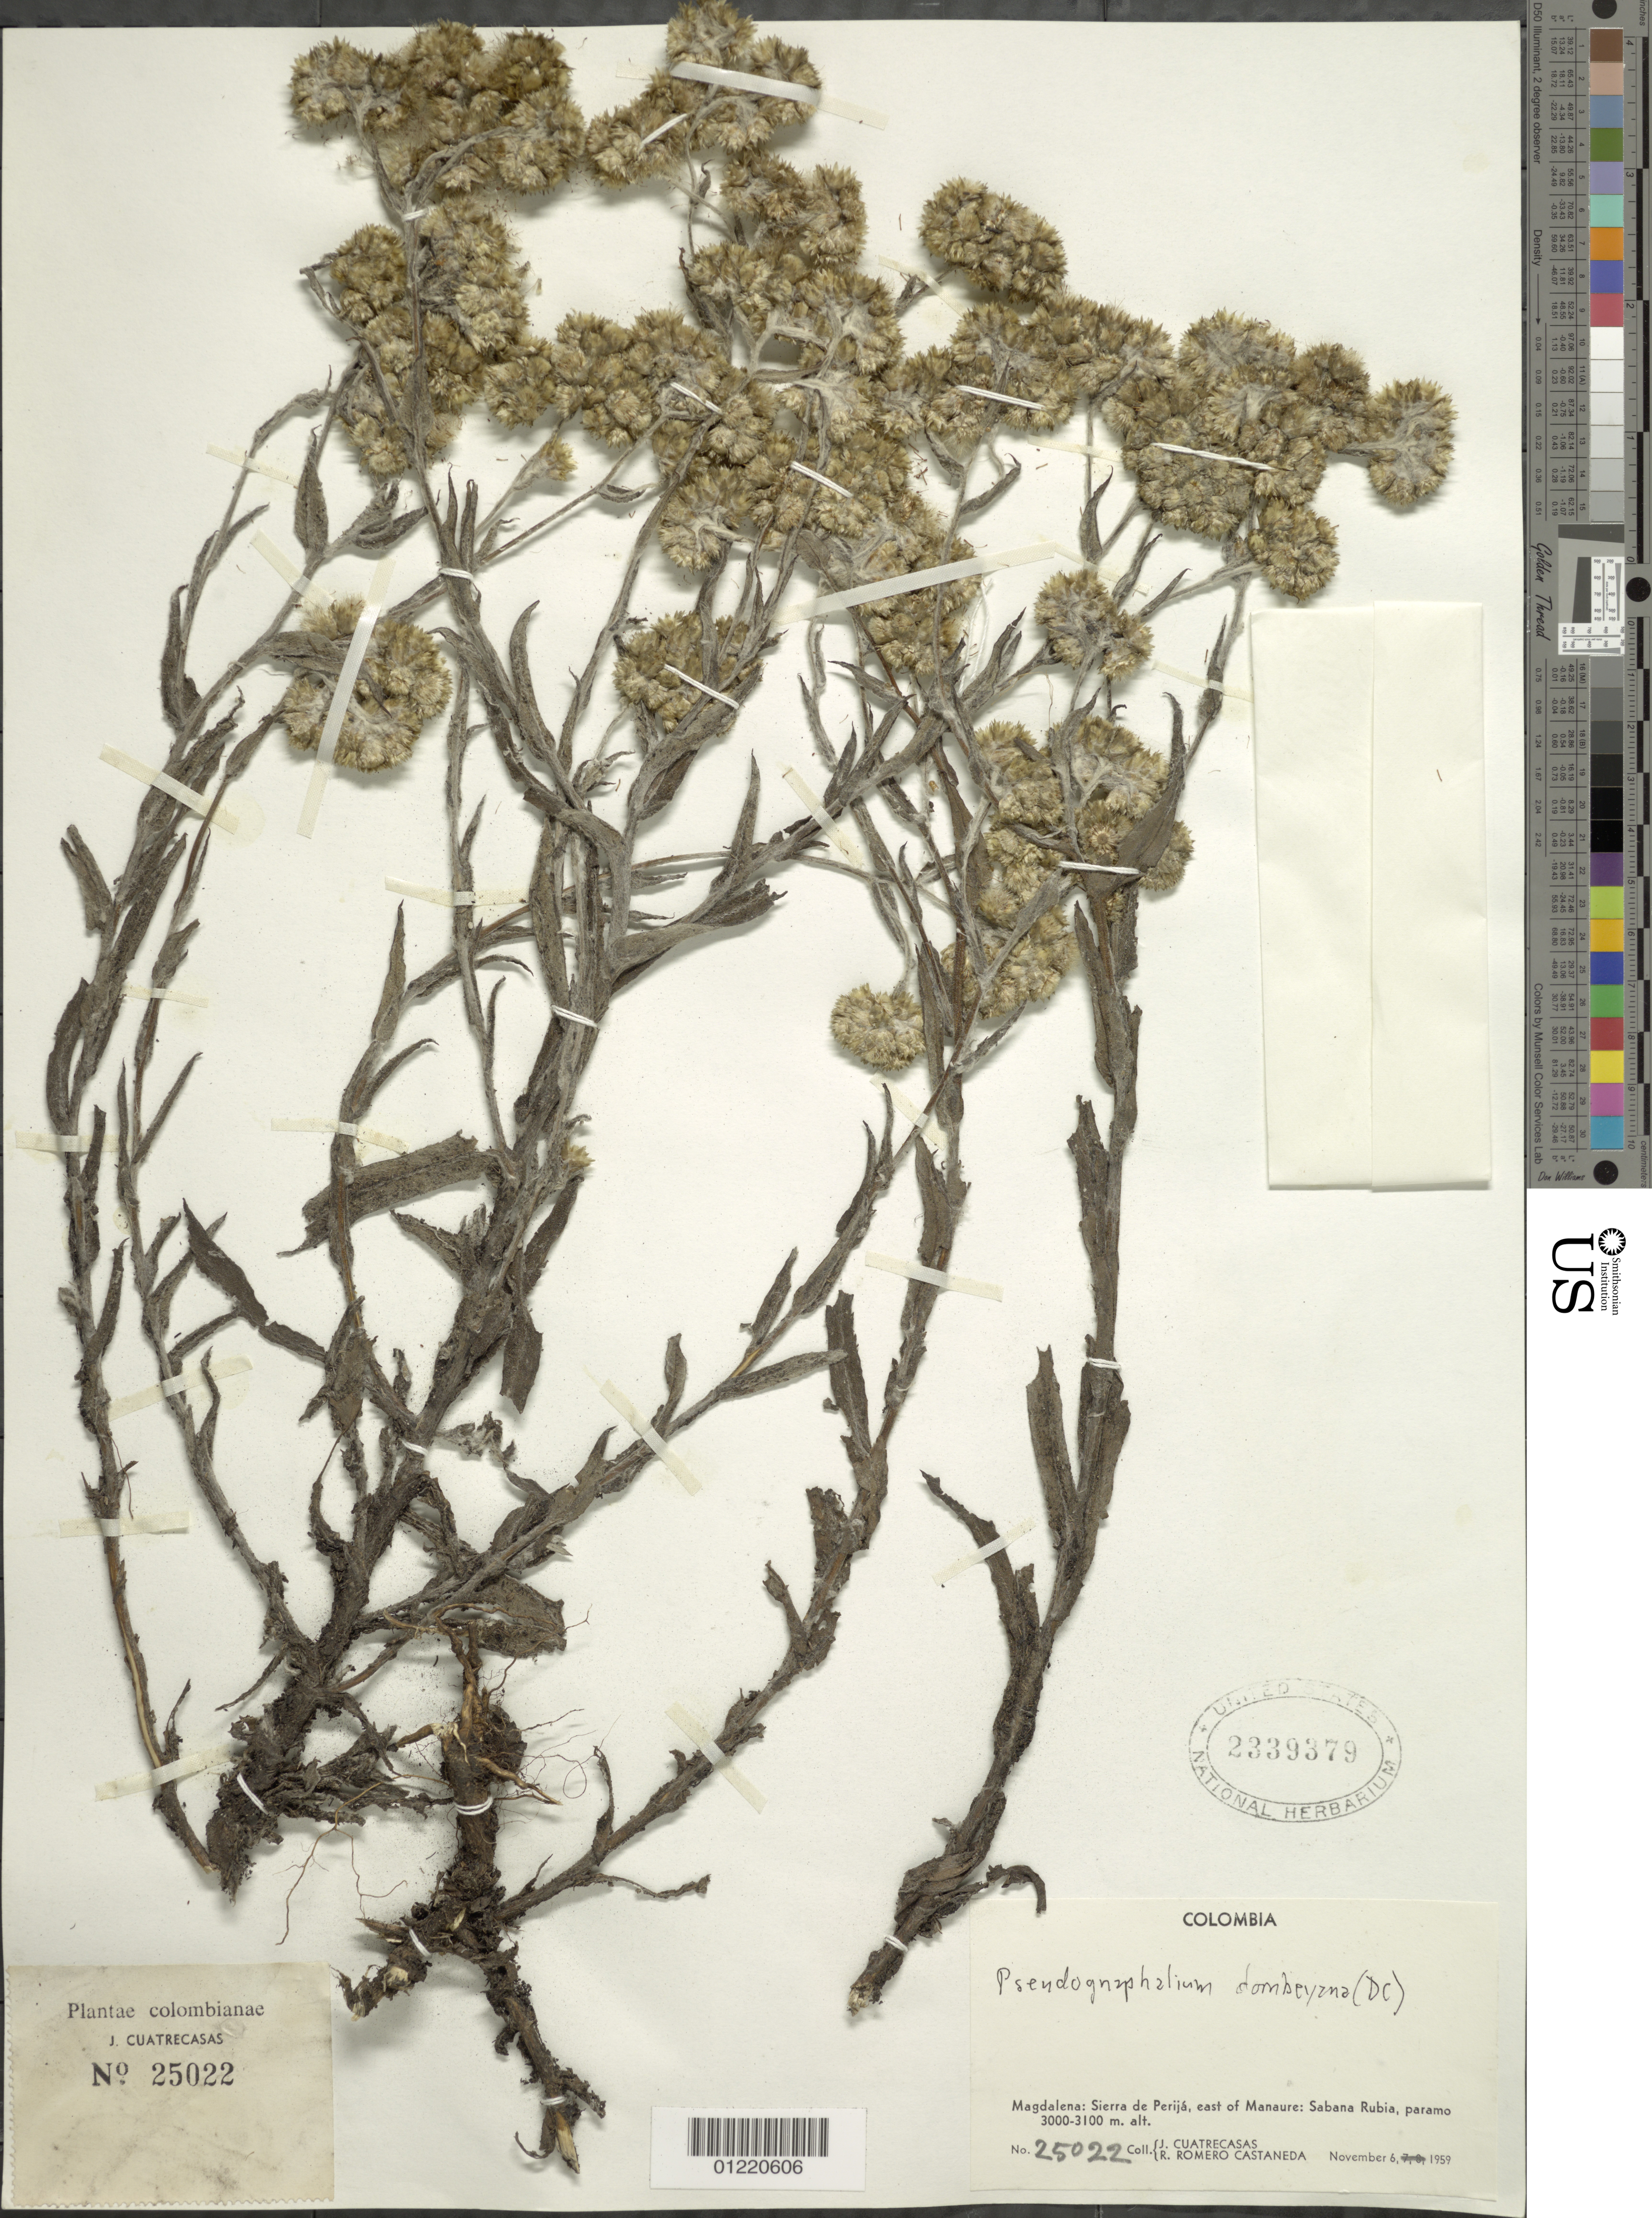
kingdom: Plantae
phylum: Tracheophyta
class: Magnoliopsida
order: Asterales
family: Asteraceae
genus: Pseudognaphalium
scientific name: Pseudognaphalium dombeyanum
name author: (DC.) Anderb.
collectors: J. Cuatrecasas & R. Romero Castañeda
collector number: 25022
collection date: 1959-11-06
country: Colombia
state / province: Magdalena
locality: Sierra de Perijá, east Manuare: Sabana Rubia.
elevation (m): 3000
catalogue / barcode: US 2339379